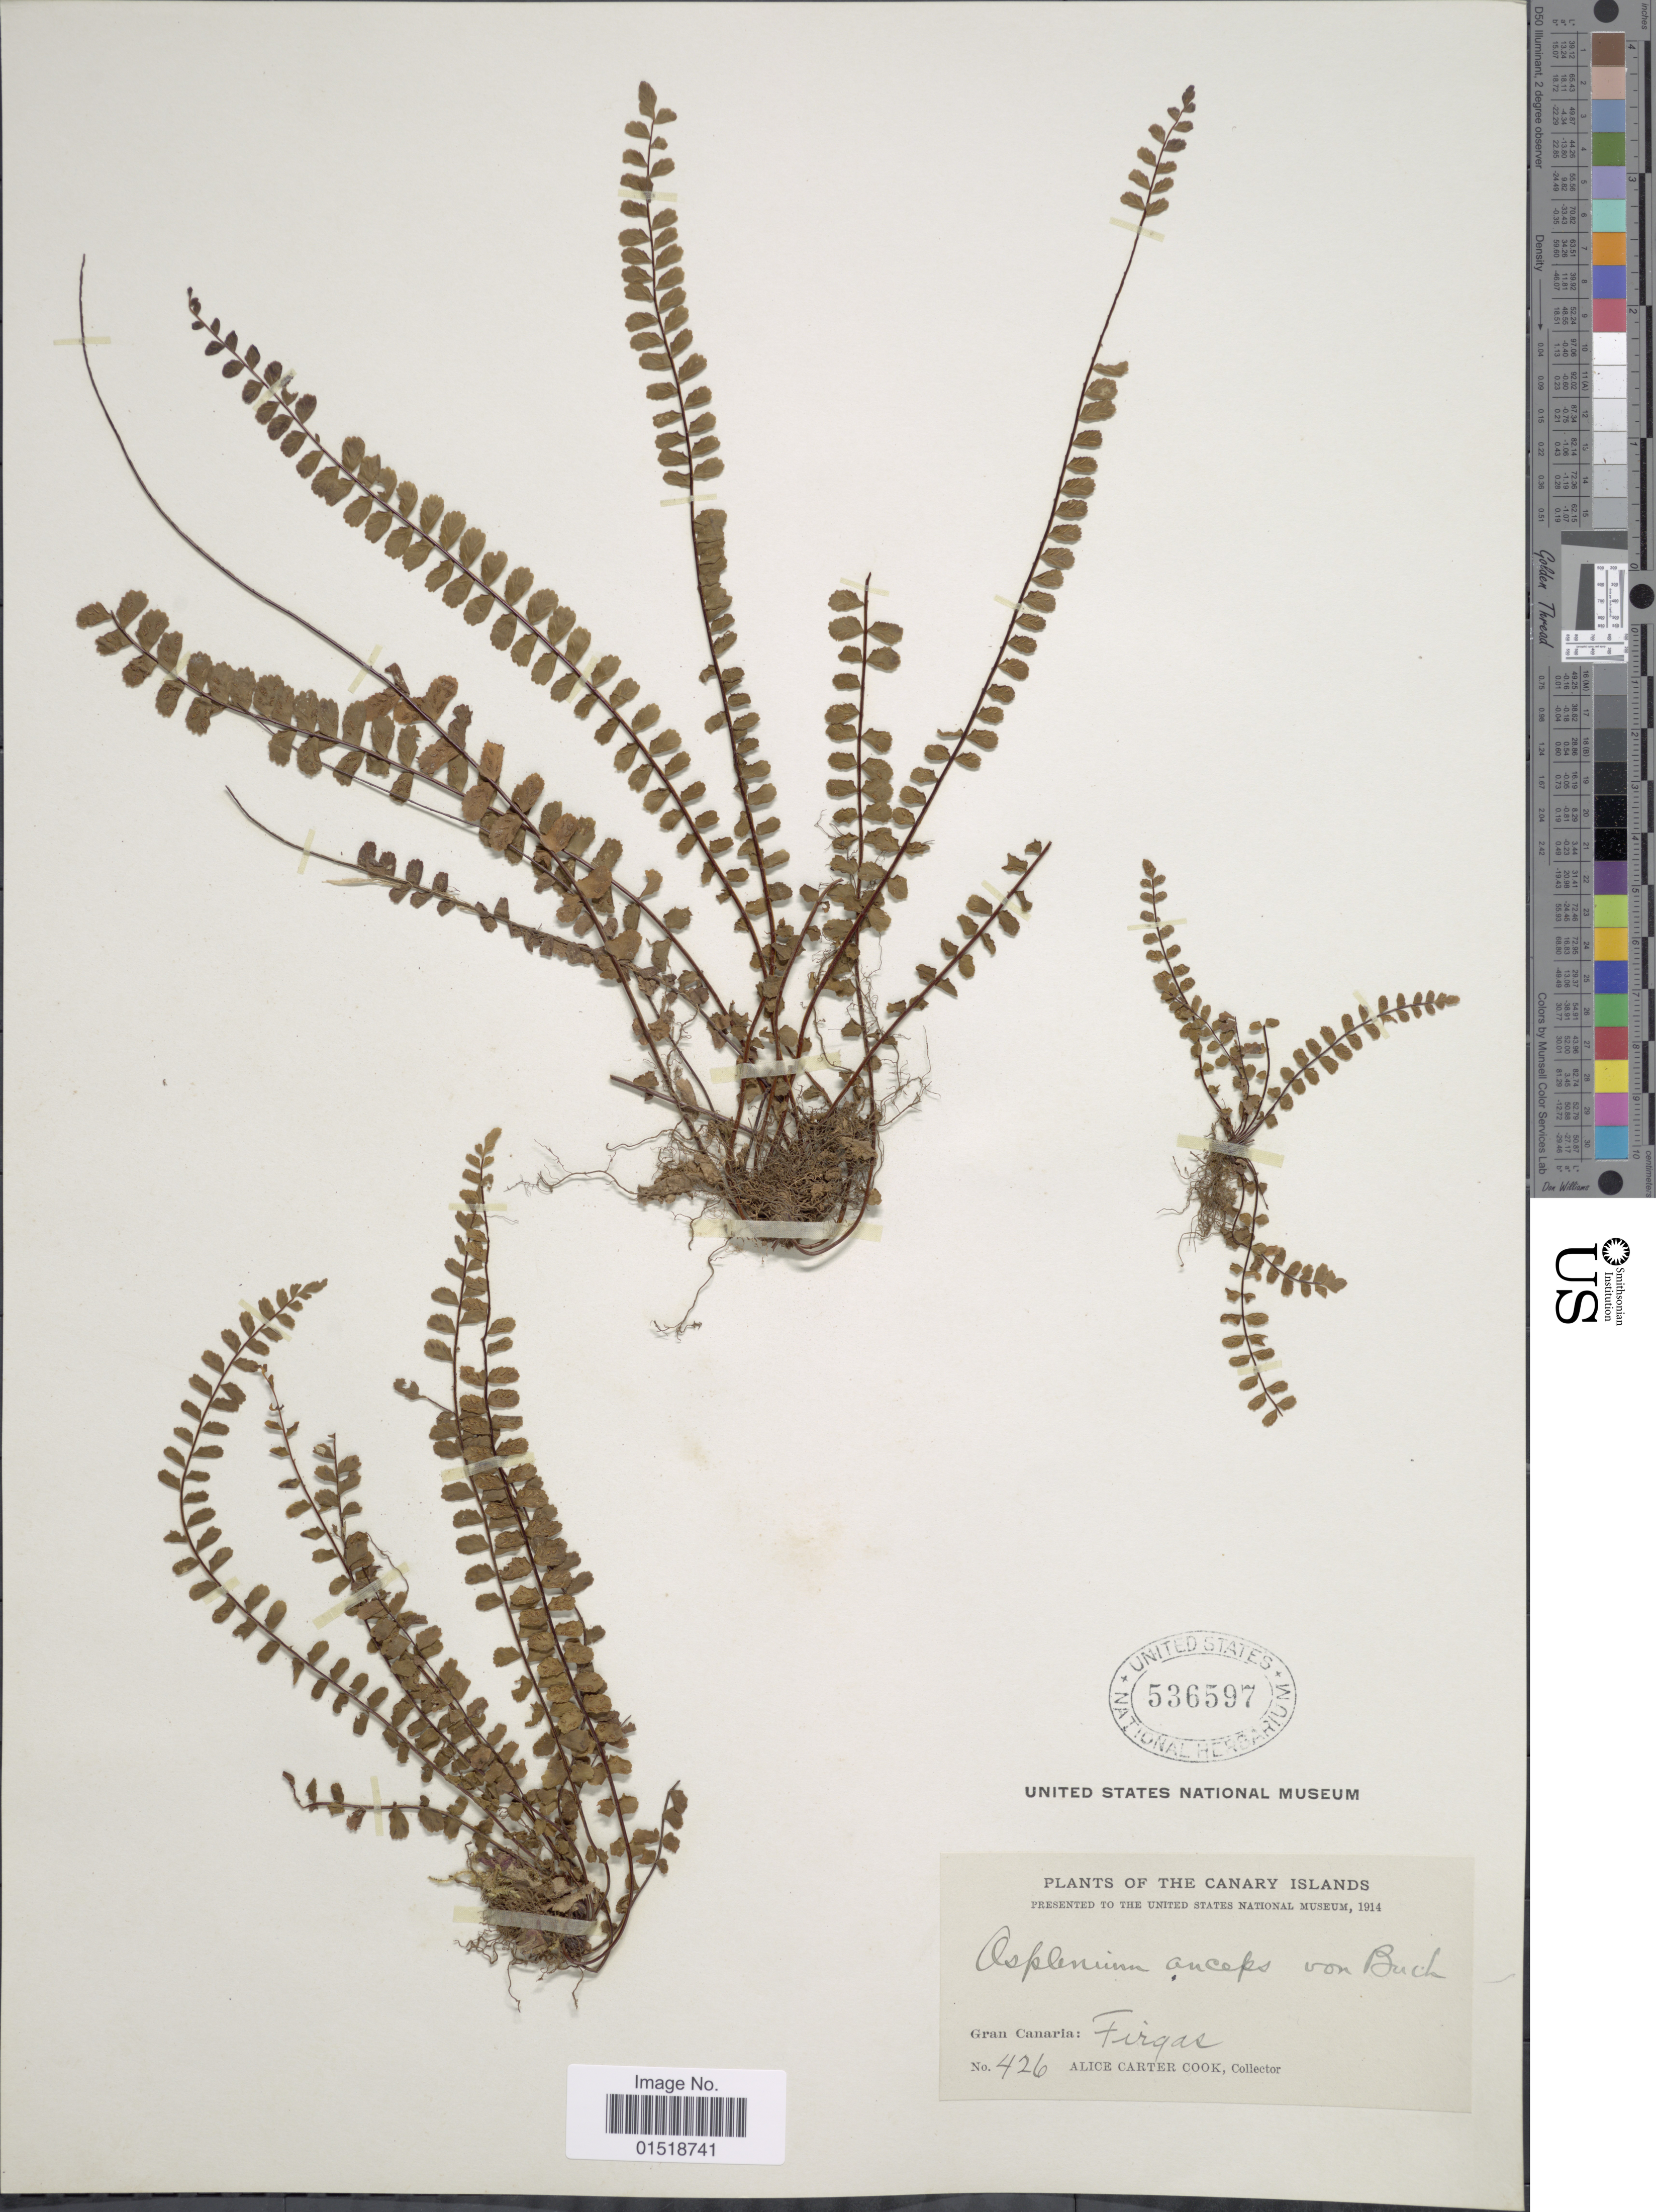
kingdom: Plantae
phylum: Tracheophyta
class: Polypodiopsida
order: Polypodiales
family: Pteridaceae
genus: Hemionitis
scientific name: Hemionitis anceps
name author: (Lowe) Hook. & Grev.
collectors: Alice C. Cook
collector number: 426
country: Spain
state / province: Canarias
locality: Canary Islands. Gran Canaria: Firgas.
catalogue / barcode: US 536597